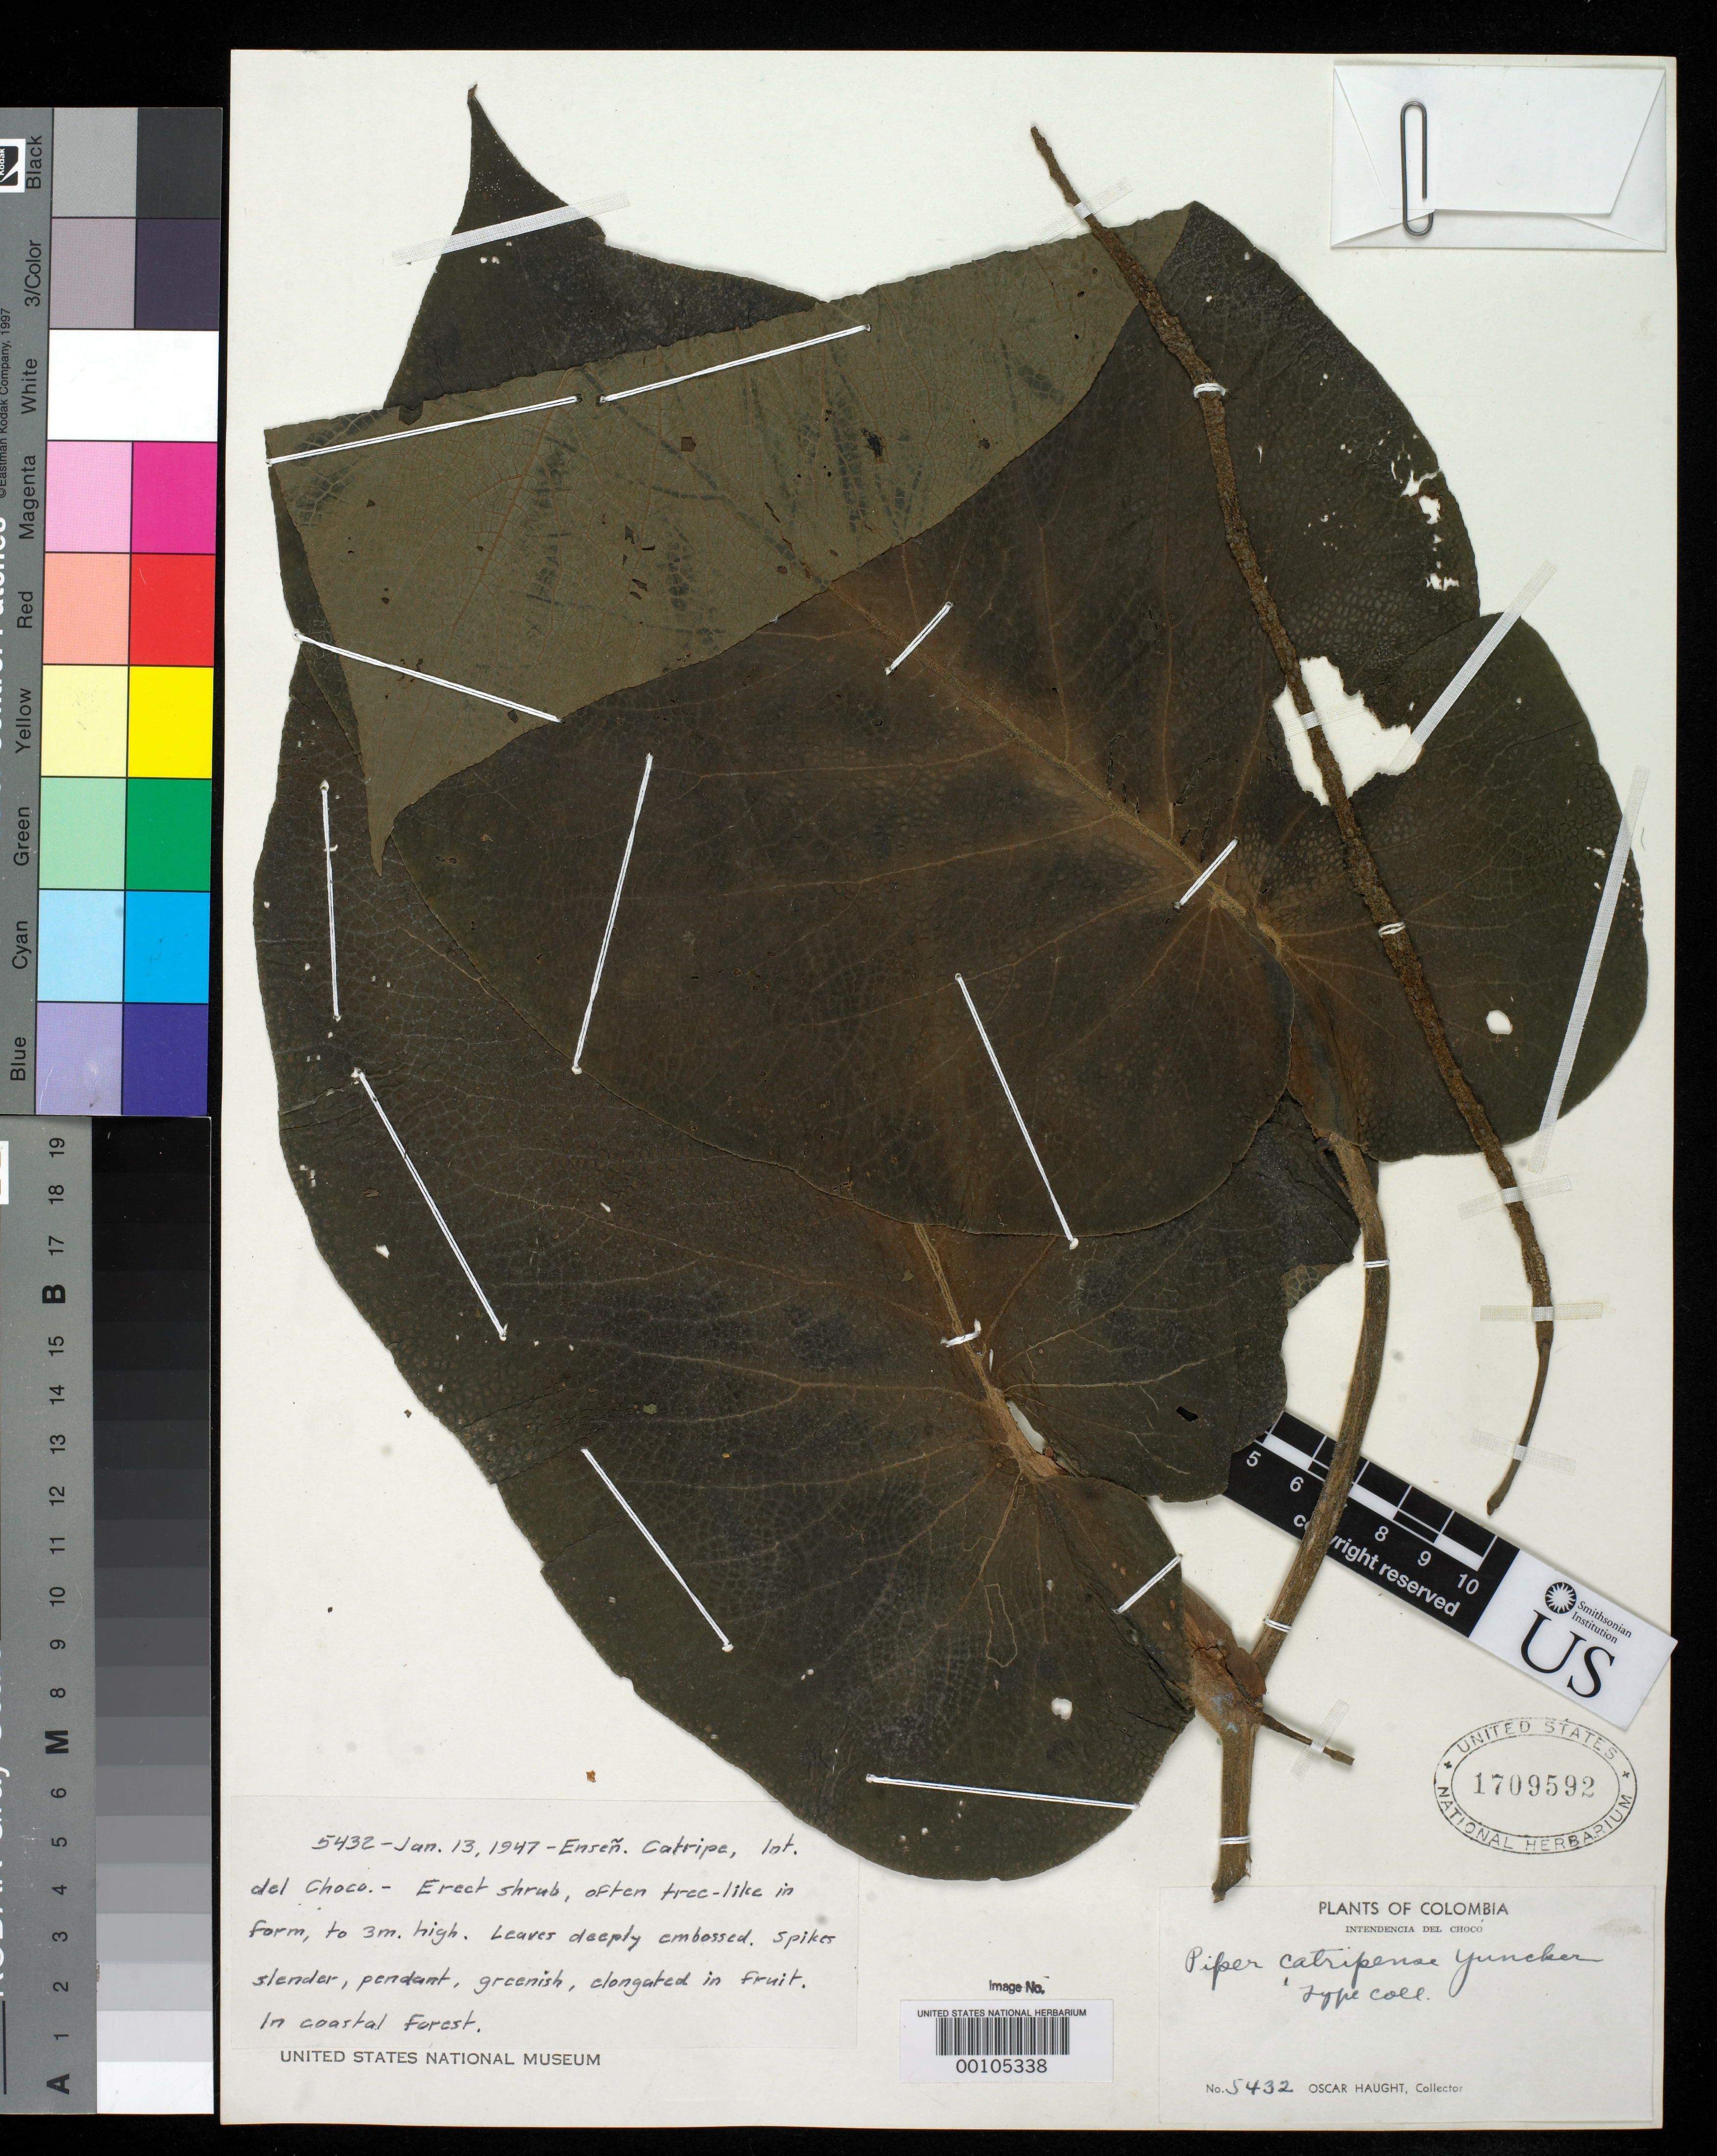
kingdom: Plantae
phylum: Tracheophyta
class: Magnoliopsida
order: Piperales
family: Piperaceae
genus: Piper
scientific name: Piper catripense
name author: Yunck. in Trel. & Yunck.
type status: Isotype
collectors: O. L. Haught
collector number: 5432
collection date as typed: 13 Jan 1947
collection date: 1947-01-13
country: Colombia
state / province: Chocó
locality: Ensenada Catripe.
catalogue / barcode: US 1709592